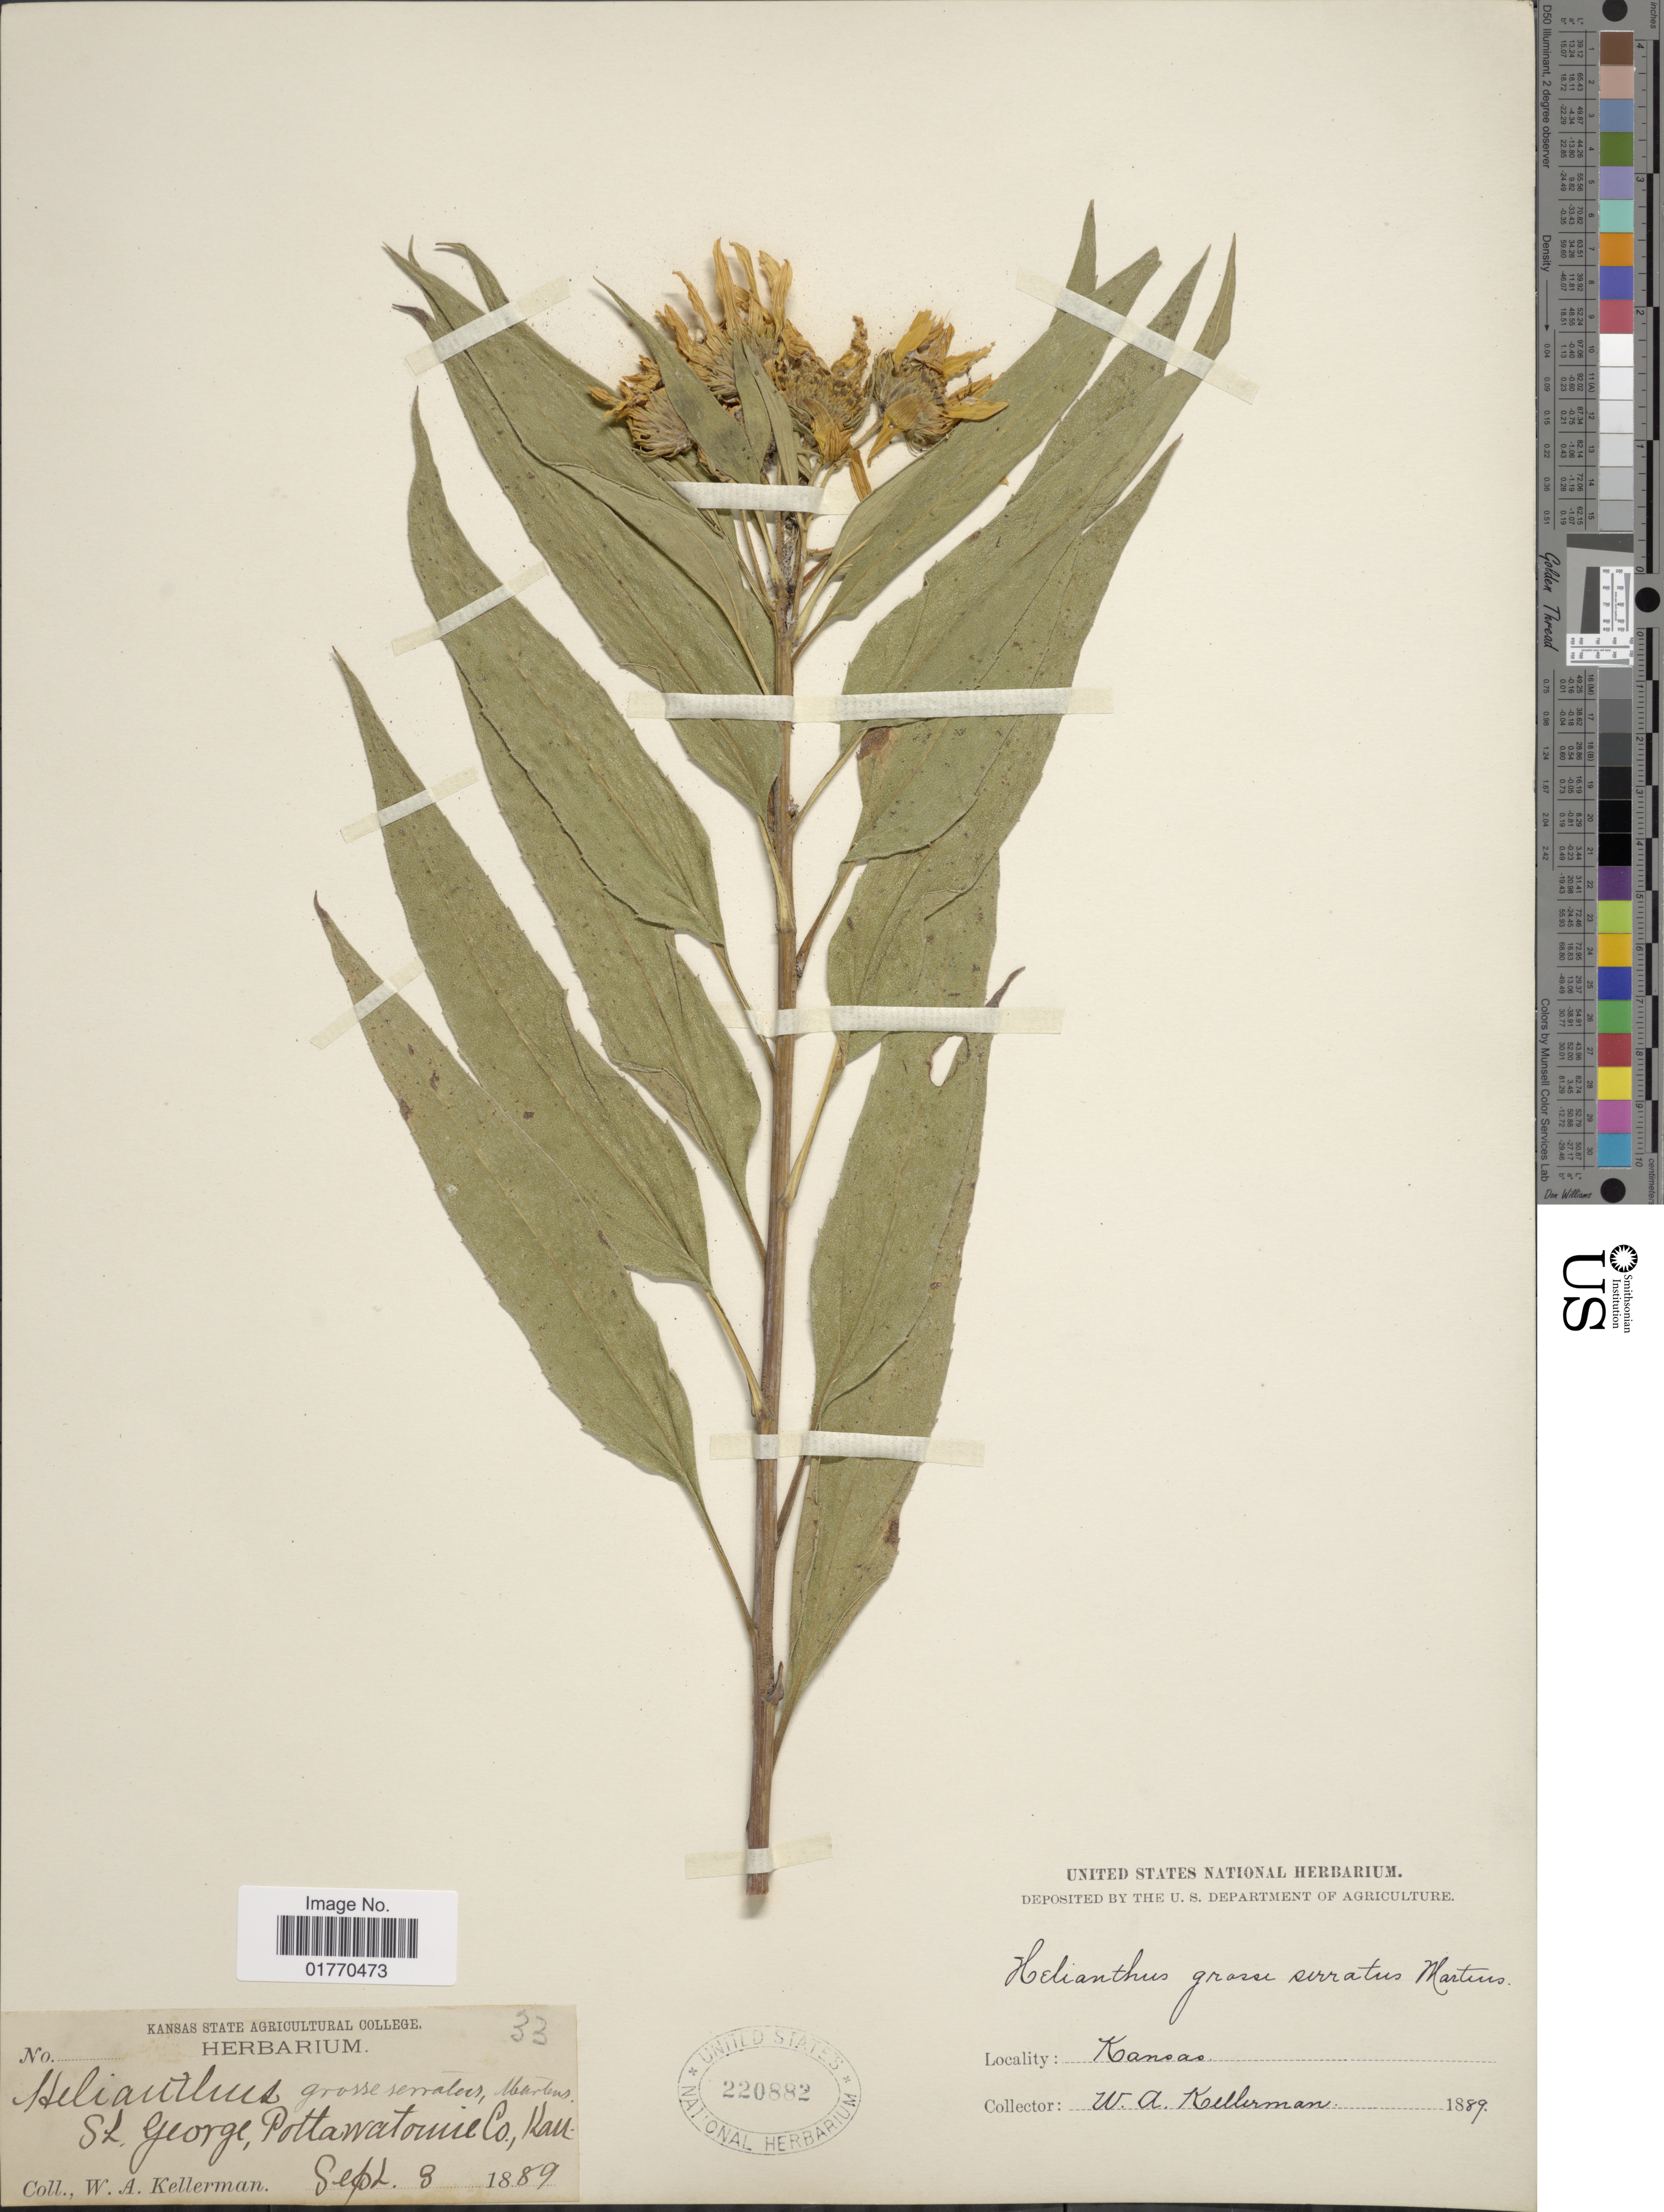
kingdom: Plantae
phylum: Tracheophyta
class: Magnoliopsida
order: Asterales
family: Asteraceae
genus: Helianthus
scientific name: Helianthus grosseserratus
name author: M. Martens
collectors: W. Kellerman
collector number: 33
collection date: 1889-09-03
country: United States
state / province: Kansas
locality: St. George, Pottawatomie Co., Kan.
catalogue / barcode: US 220882